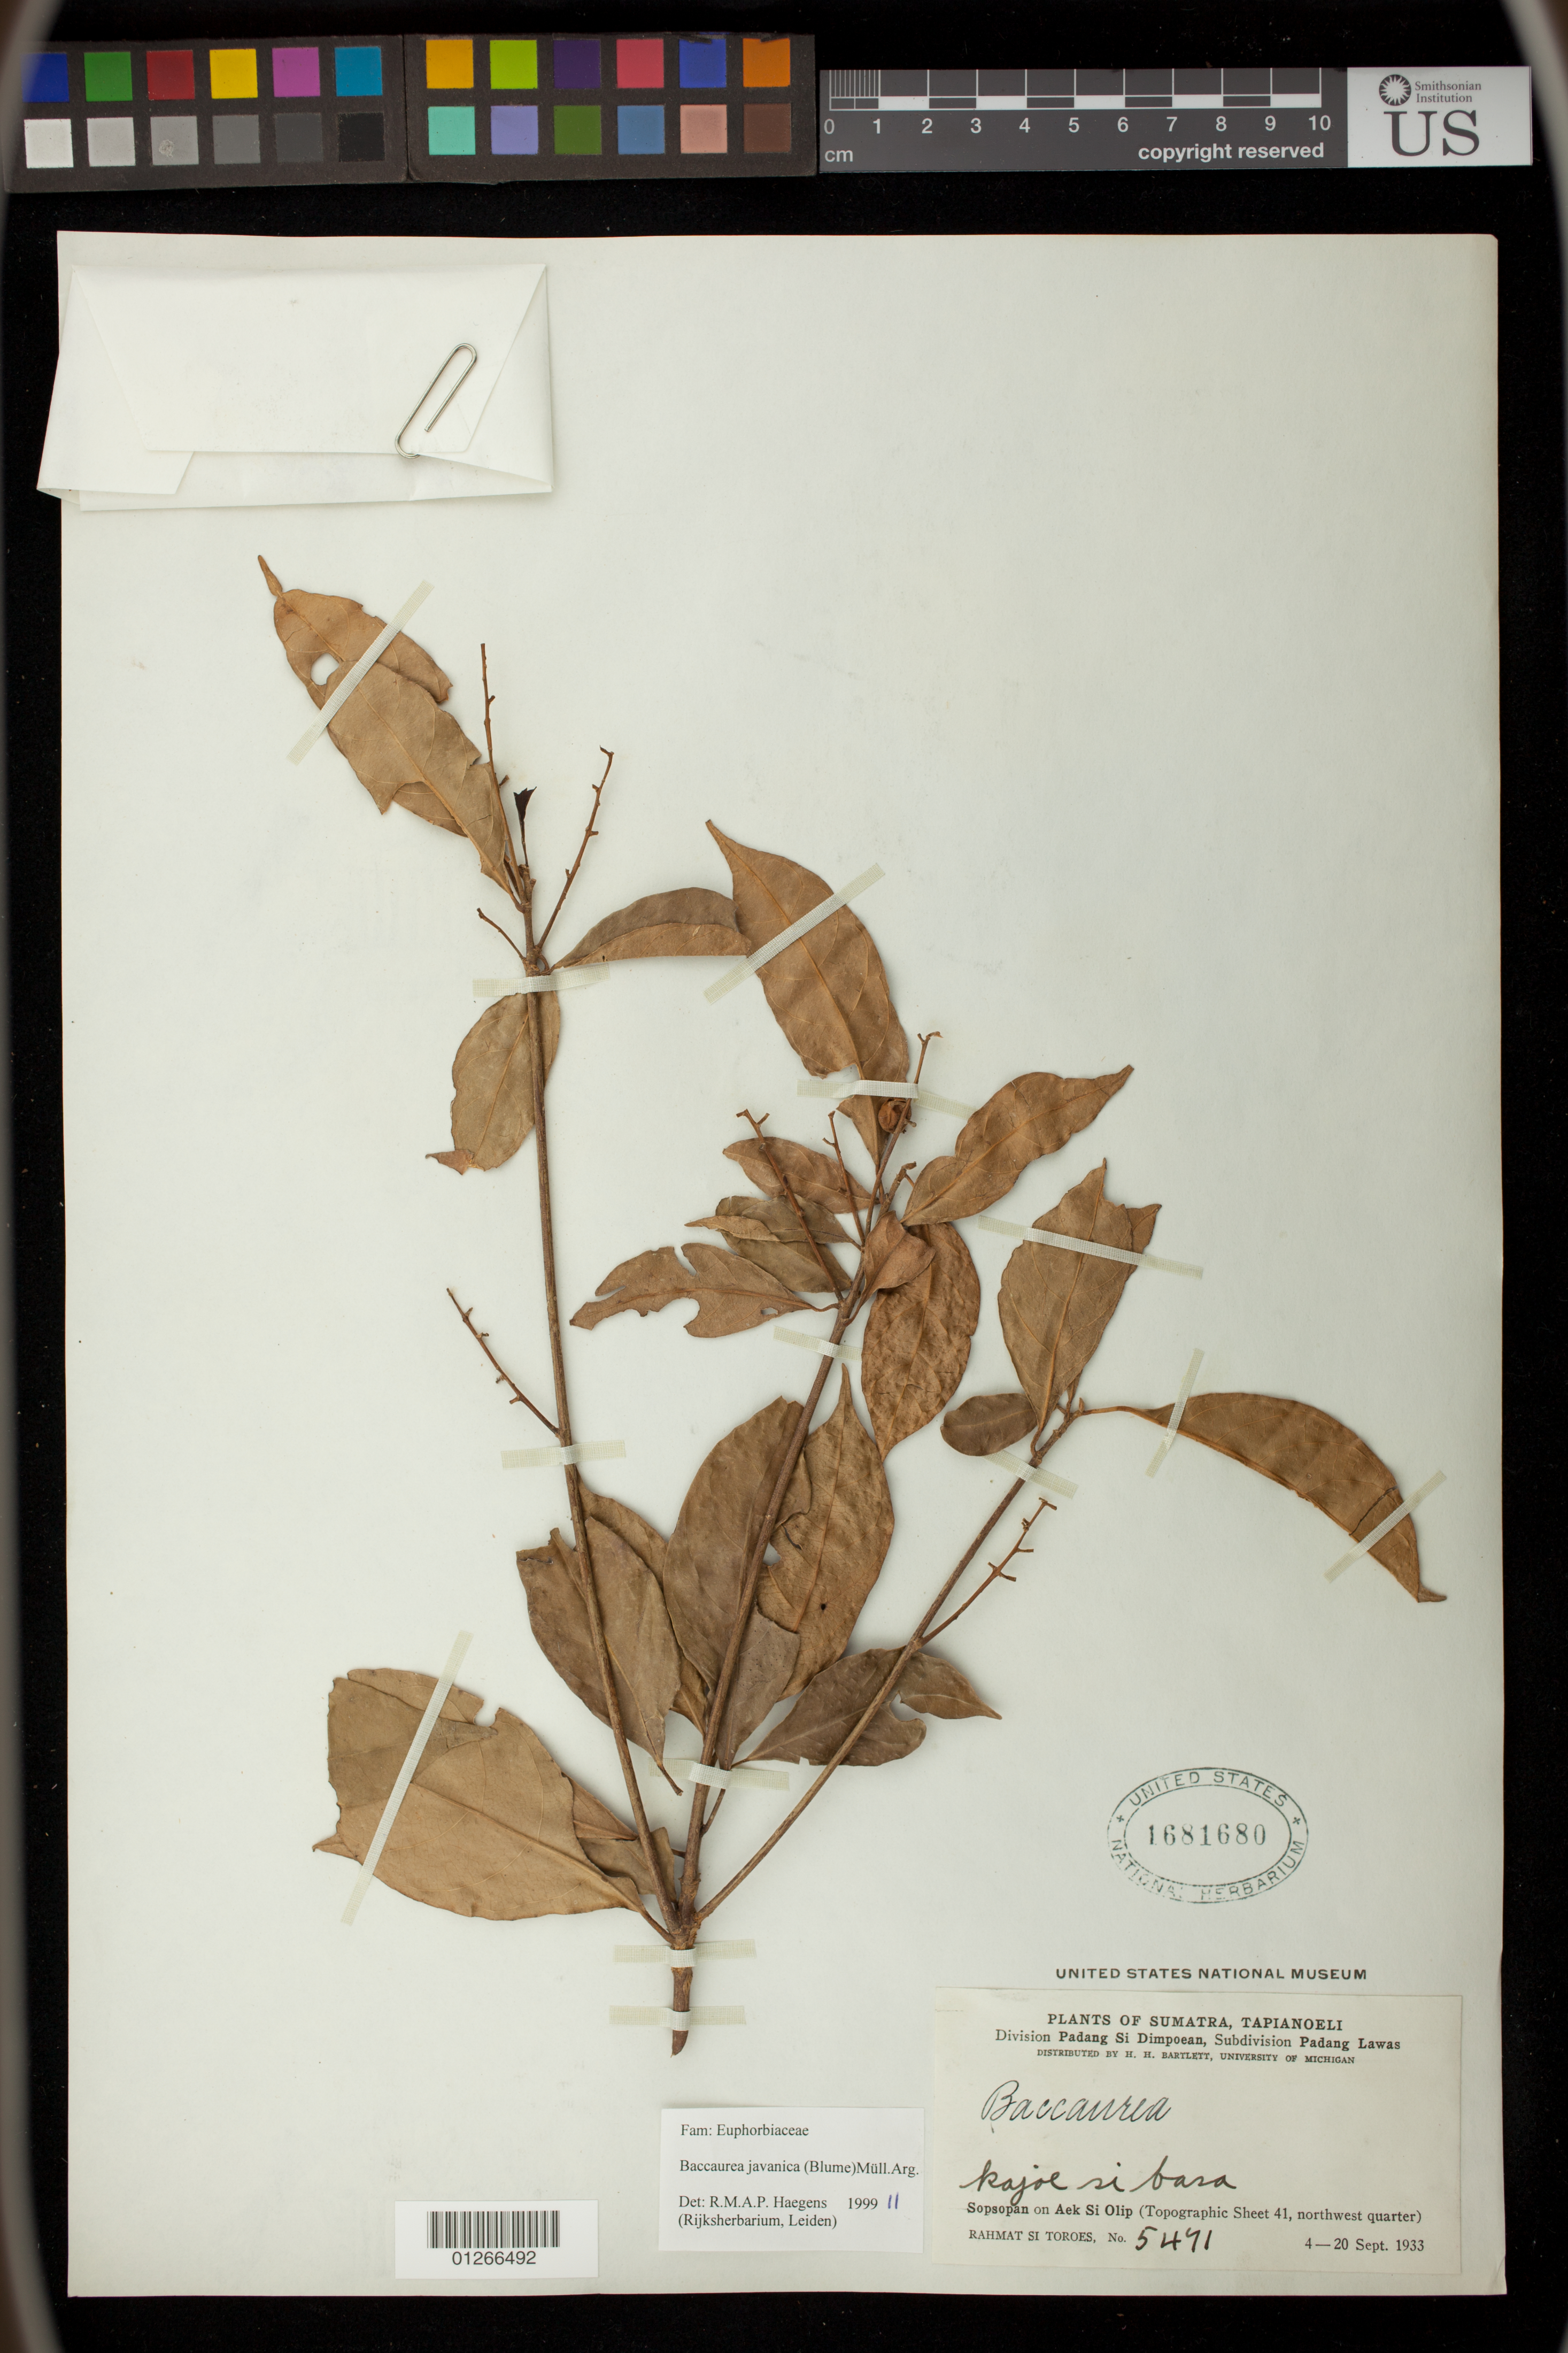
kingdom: Plantae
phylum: Tracheophyta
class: Magnoliopsida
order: Malpighiales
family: Phyllanthaceae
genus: Baccaurea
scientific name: Baccaurea javanica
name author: Müll. Arg.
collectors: Rahmat Si Boeea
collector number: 5471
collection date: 1933-09-04/1933-09-20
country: Indonesia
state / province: Sumatra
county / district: Sumatera Utara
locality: Sumatra, Tapianoeli [Tapanuli]. Padang Si Dimpoean [Sidempuan], Padang Lawas. Sopsopan [Sosopan] on Aek Si Olip [Siolip] (Topographic Sheet 41, northwest quarter).